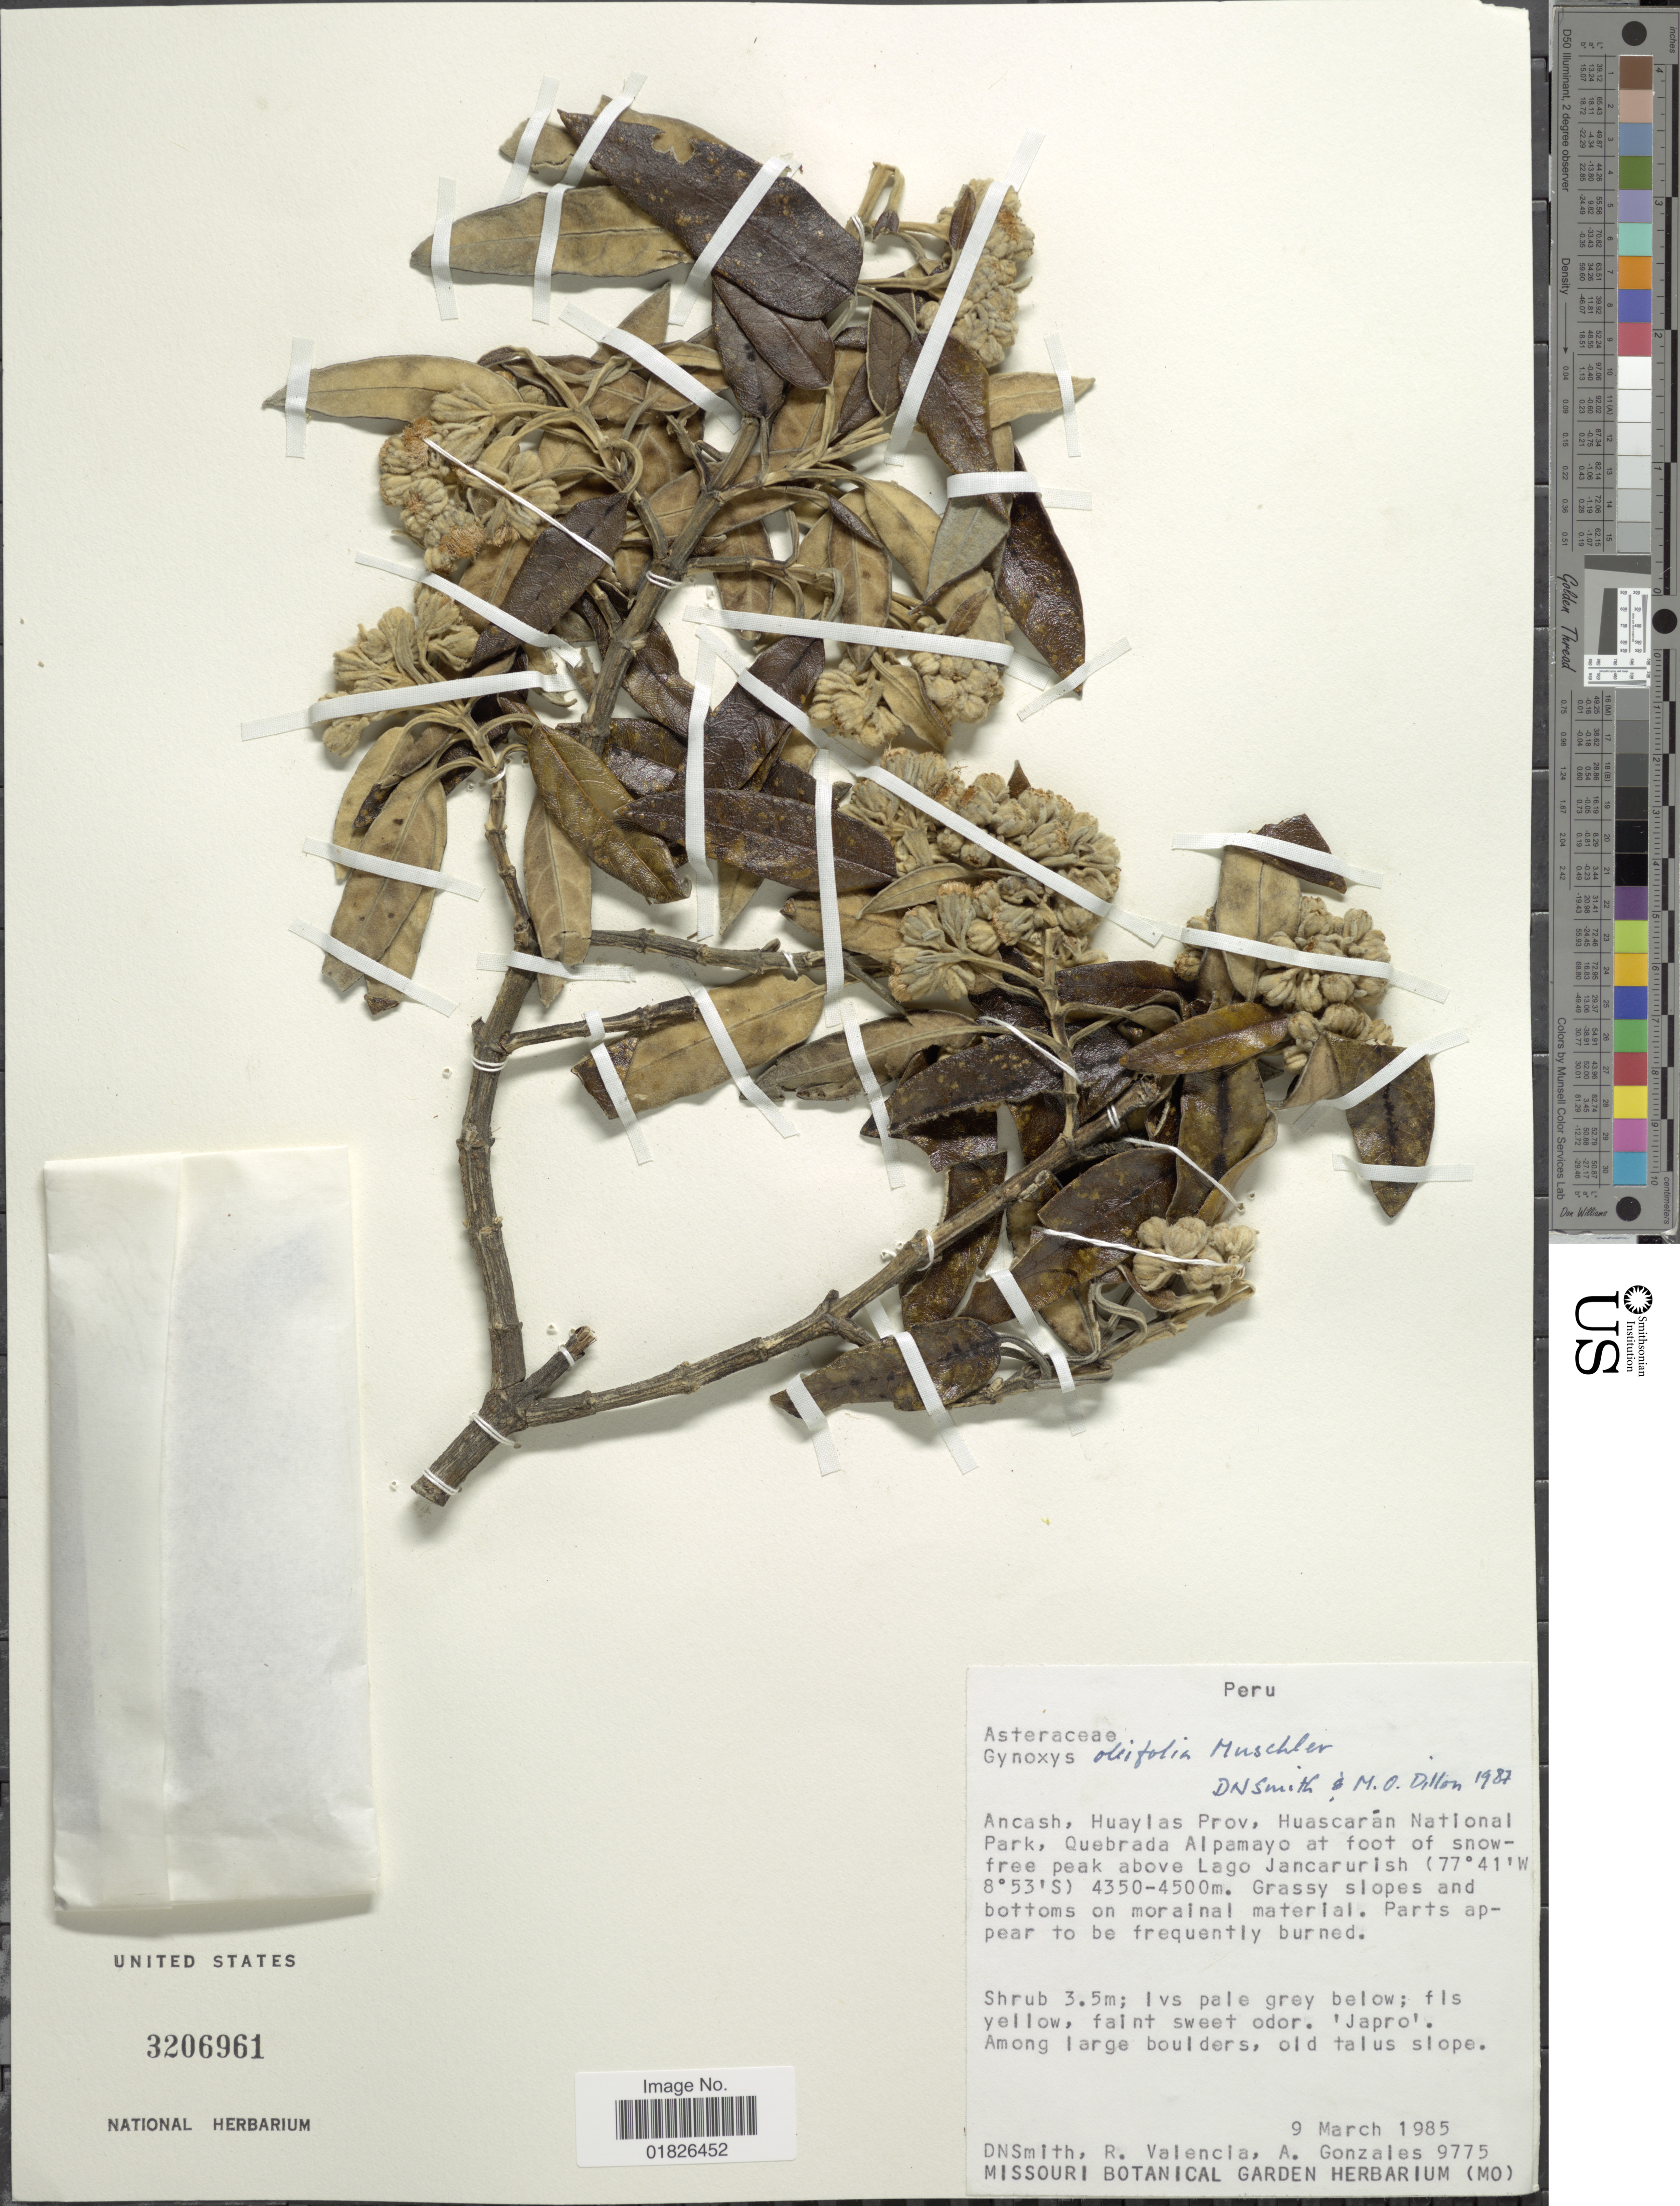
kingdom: Plantae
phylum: Tracheophyta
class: Magnoliopsida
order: Asterales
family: Asteraceae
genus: Gynoxys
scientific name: Gynoxys oleifolia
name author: Muschl.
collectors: D. Smith, R. Valencia & A. Gonzáles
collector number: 9775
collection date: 1985-03-09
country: Peru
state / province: Ancash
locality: Huaylas Prov., Huascaran National Park, Quebrada Alpamayo at foot of snowfree peak above Lago Jancarurish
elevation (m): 4350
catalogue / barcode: US 3206961